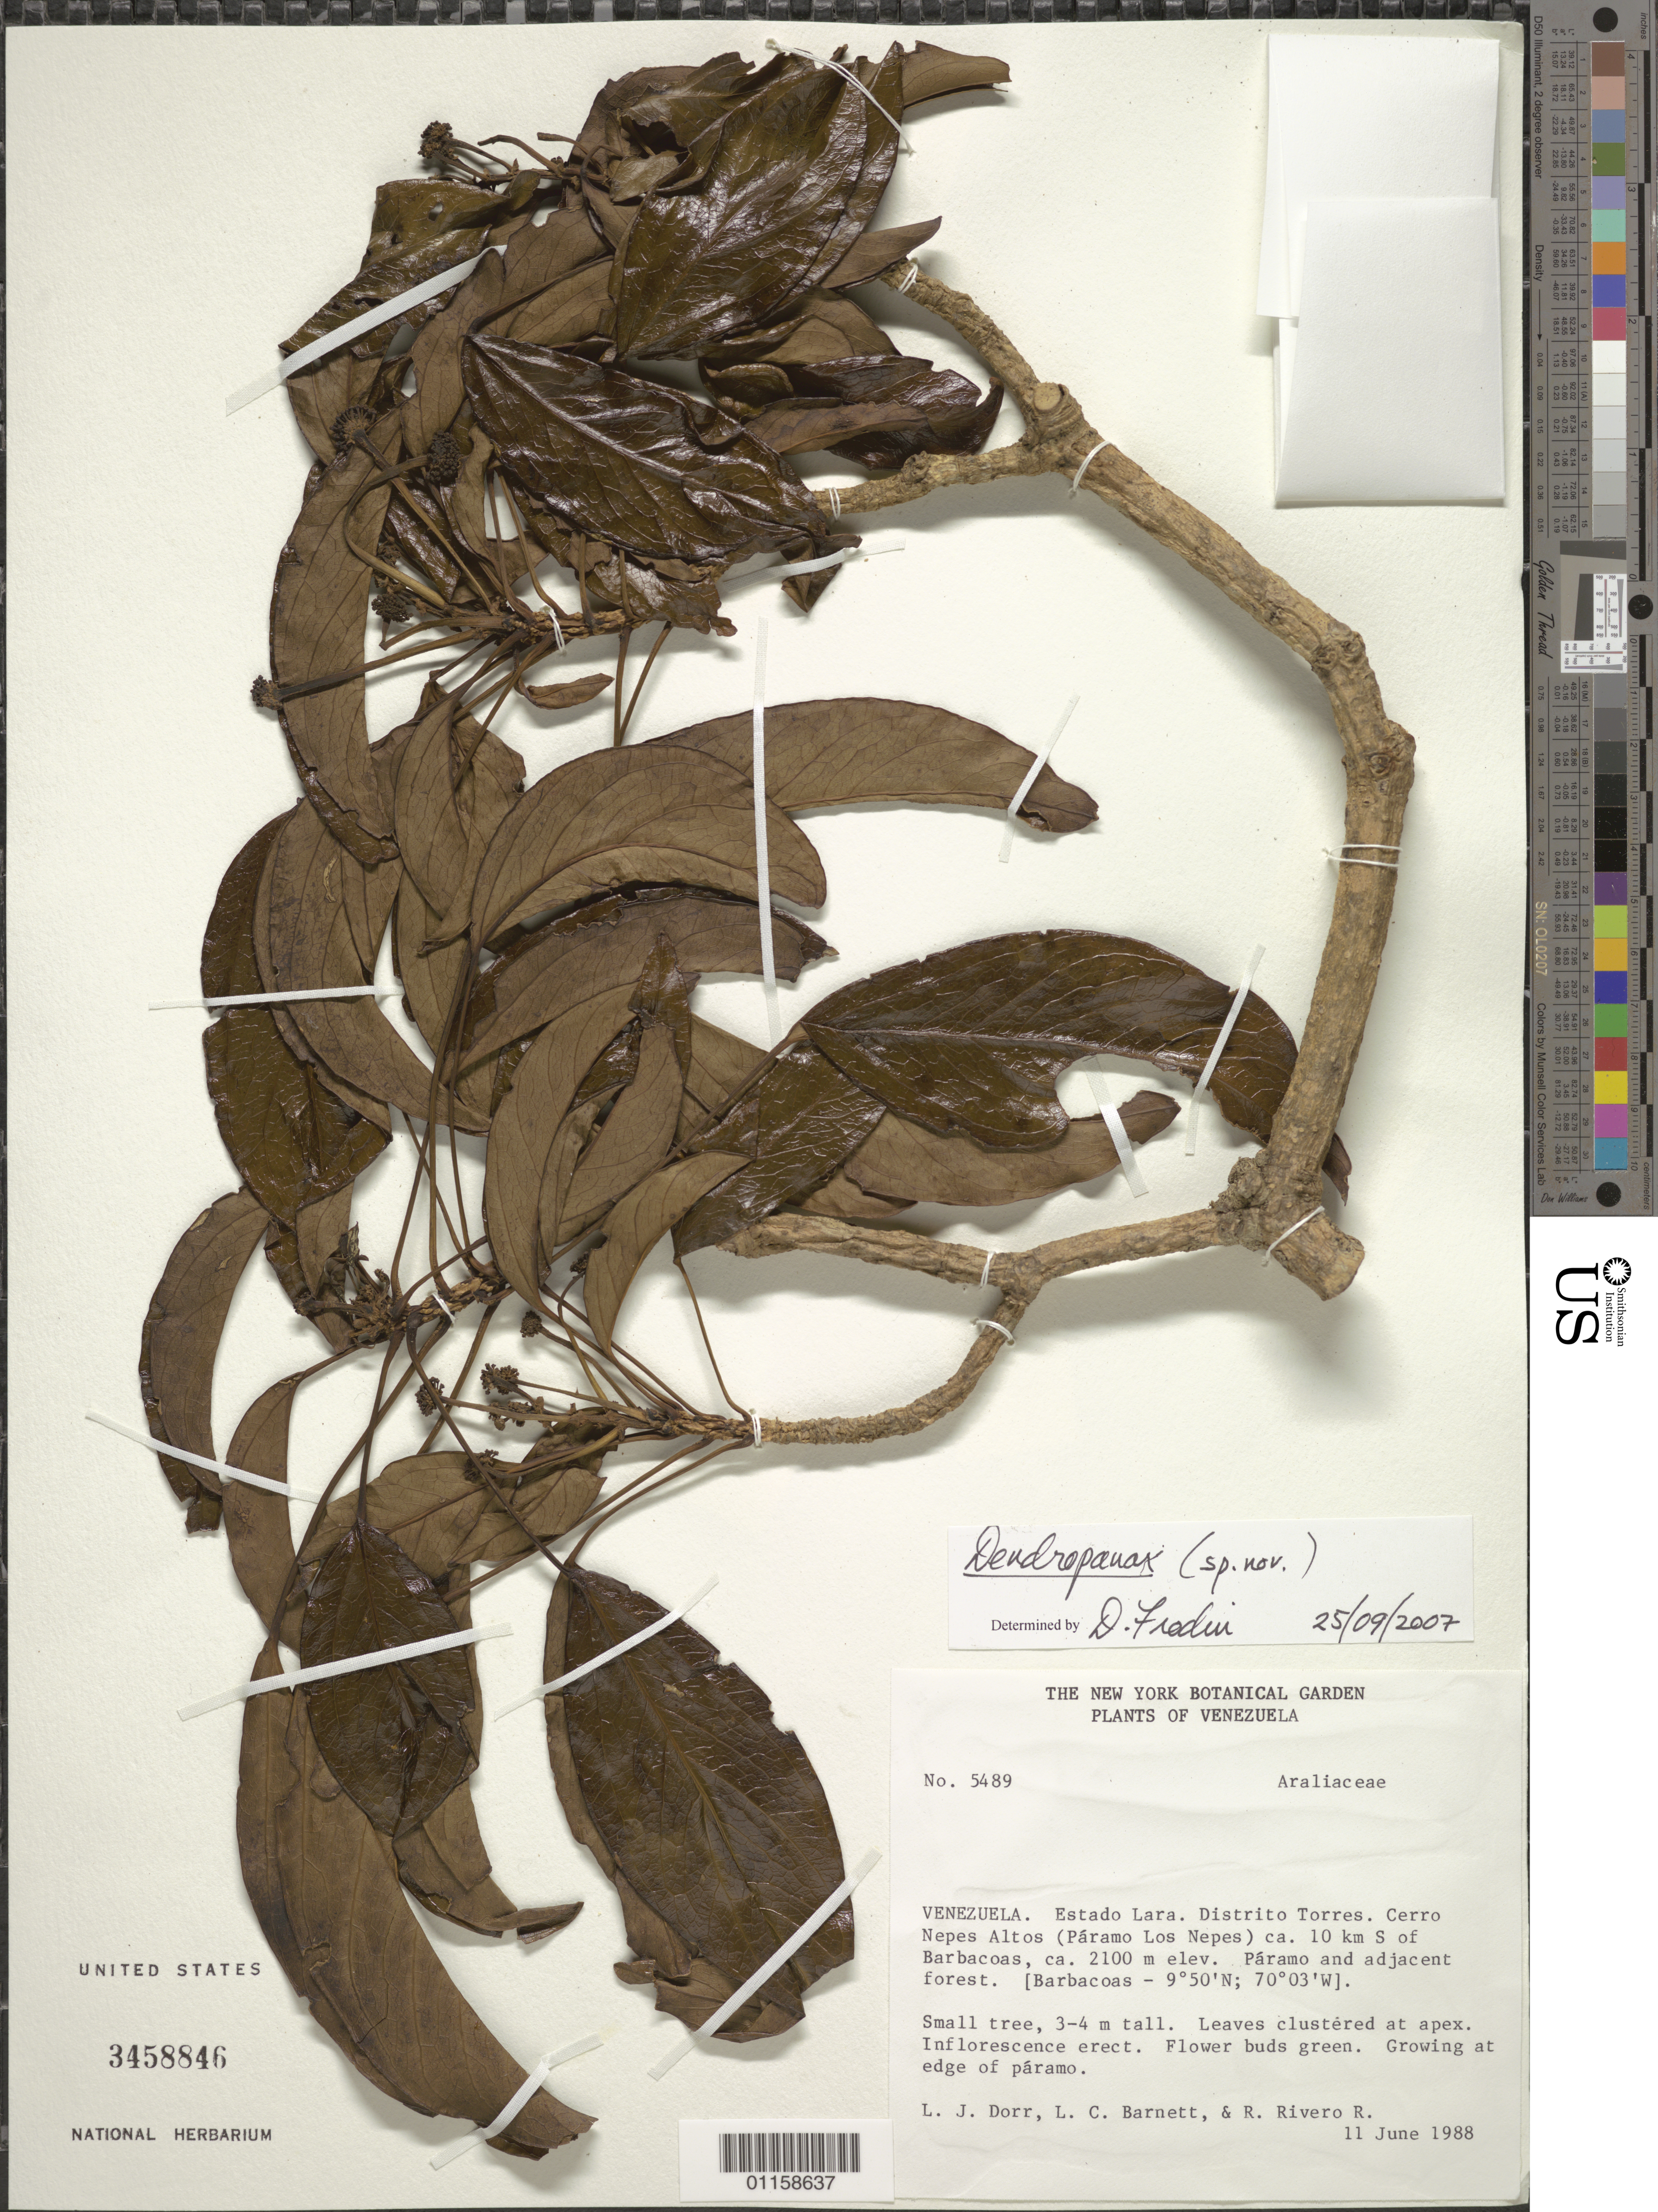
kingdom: Plantae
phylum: Tracheophyta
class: Magnoliopsida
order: Apiales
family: Araliaceae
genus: Dendropanax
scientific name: Dendropanax sp.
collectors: L. J. Dorr, L. C. Barnett & R. Rivero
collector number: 5489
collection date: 1988-06-11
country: Venezuela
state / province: Lara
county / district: Torres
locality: Cerro Nepes Altos (Paramo Los Nepes) ca. 10 km S of Barbacoas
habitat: Small tree, growing at edge of paramo.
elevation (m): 2100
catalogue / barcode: US 3458846